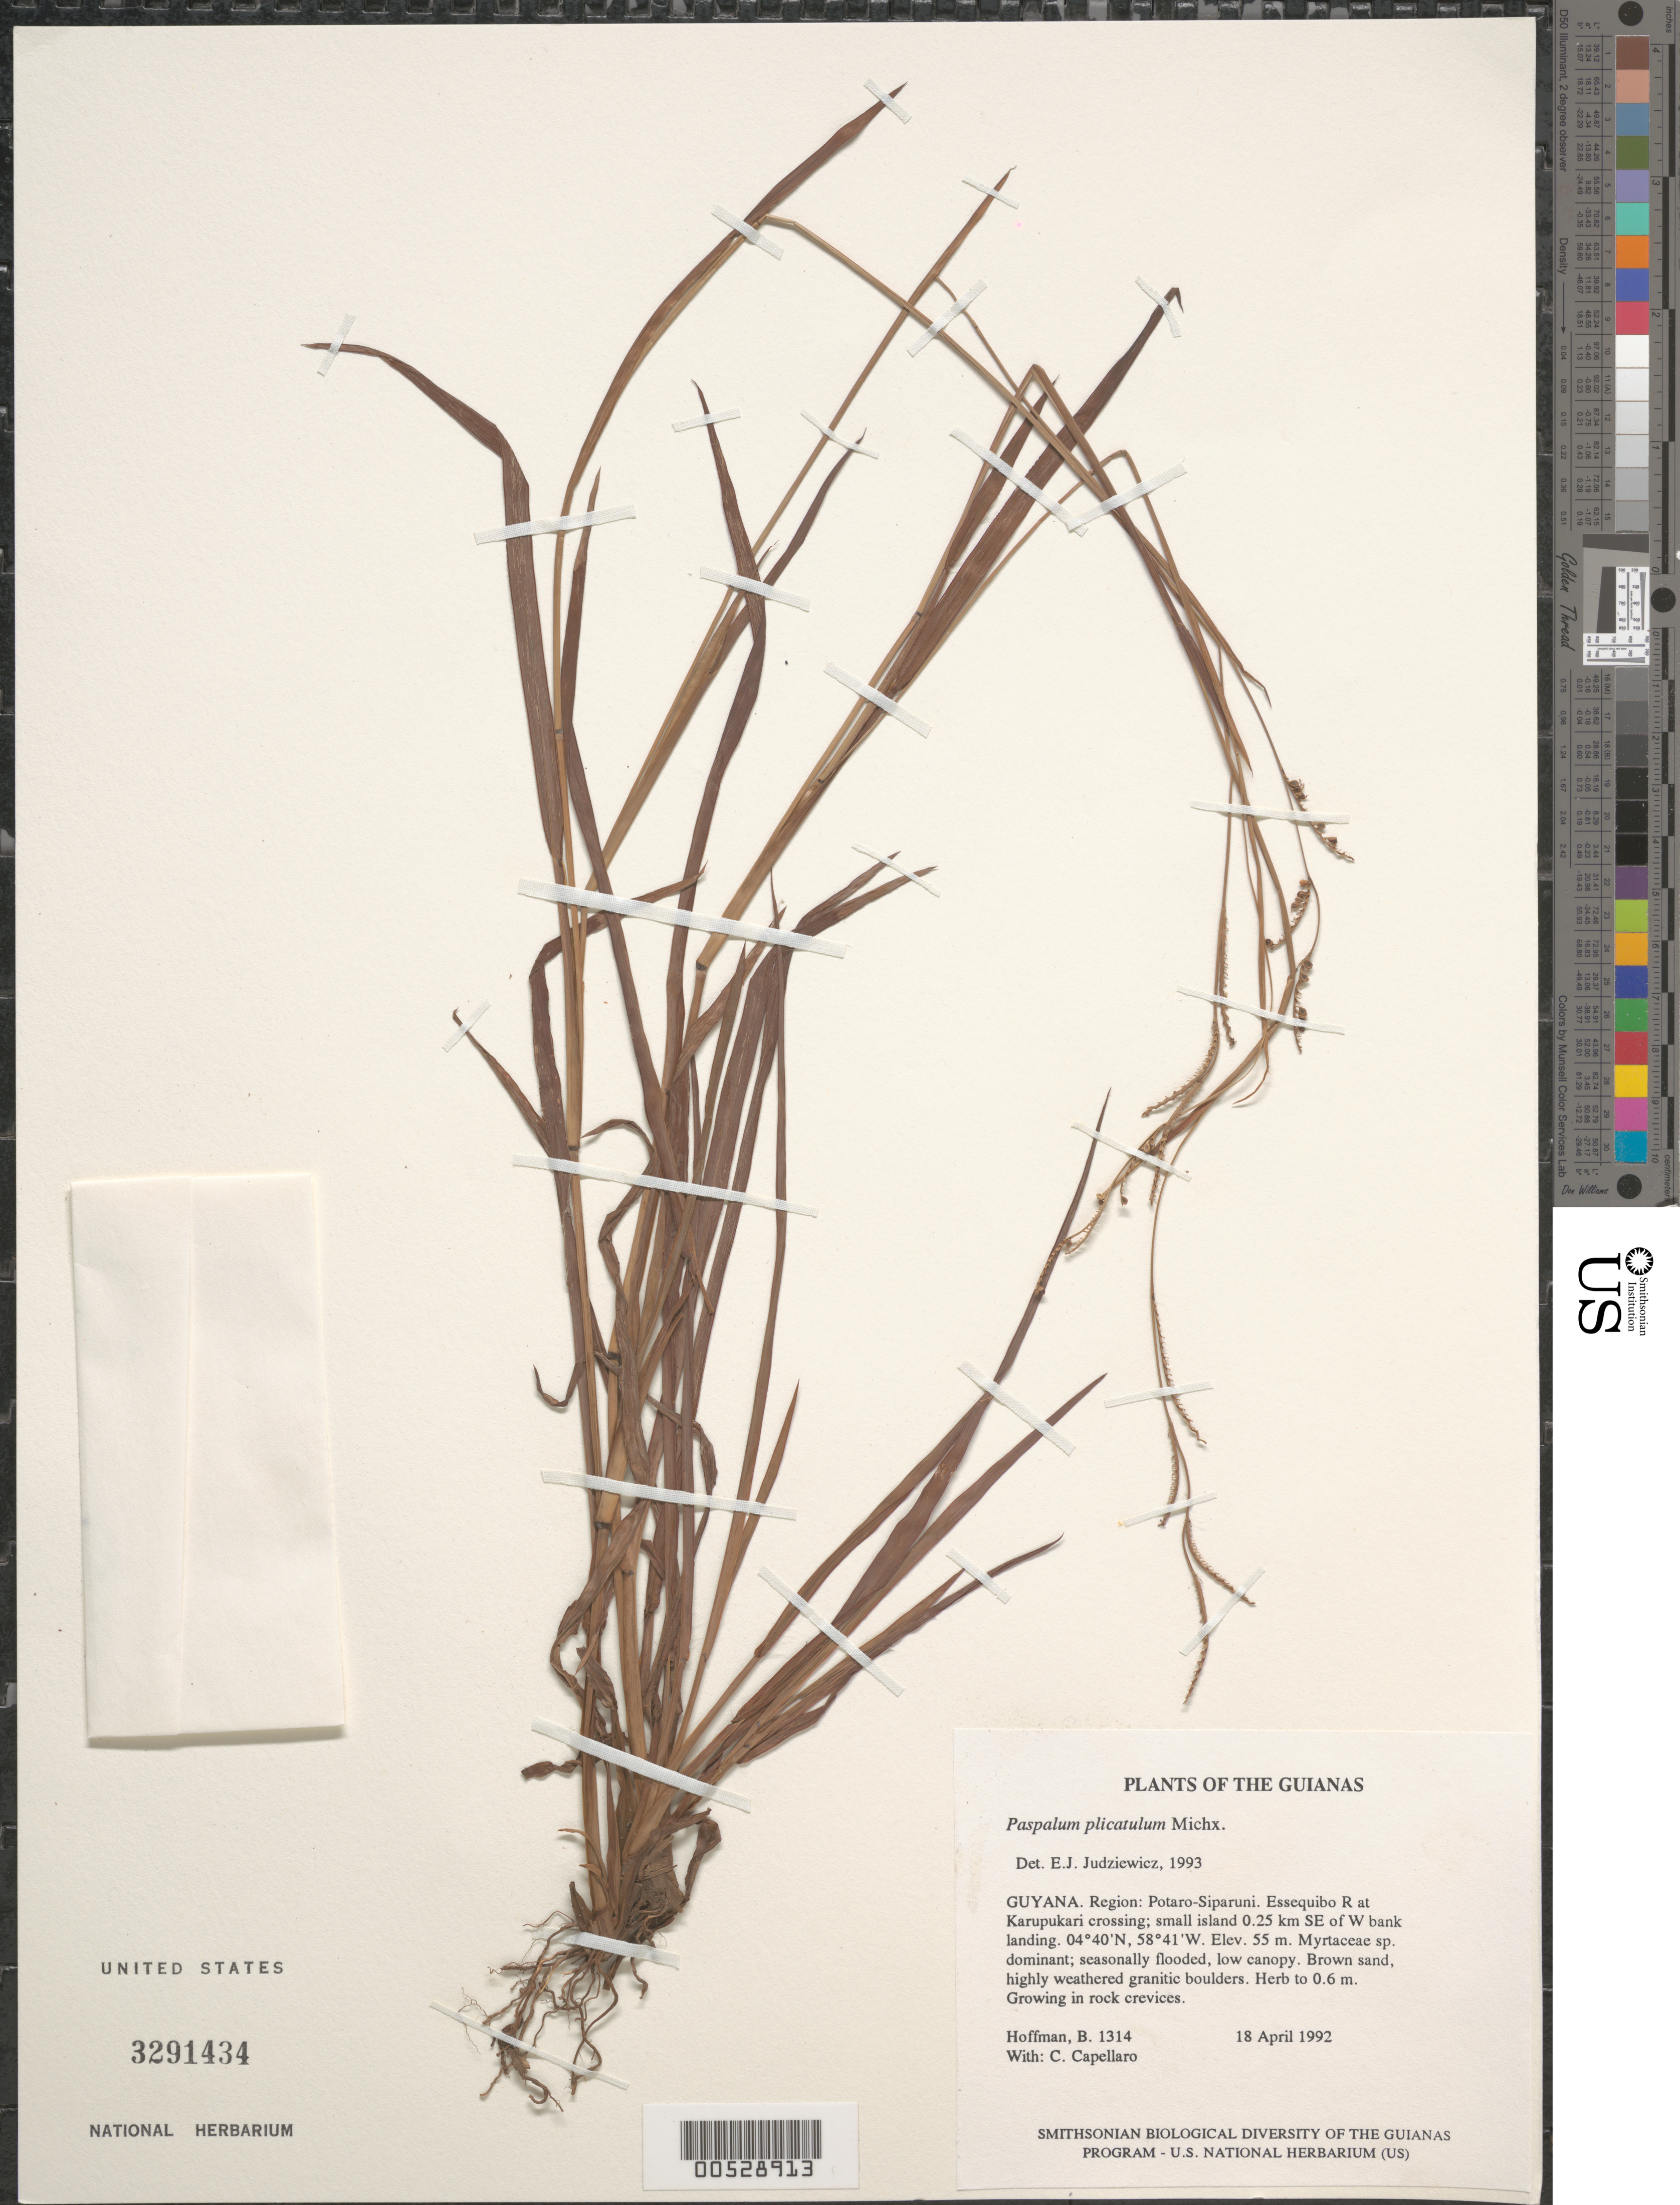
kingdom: Plantae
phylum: Tracheophyta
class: Liliopsida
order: Poales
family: Poaceae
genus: Paspalum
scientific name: Paspalum plicatulum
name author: Michx.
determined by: Judziewicz, E. J.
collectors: B. Hoffman & C. Capellaro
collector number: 1314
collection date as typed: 18 April 1992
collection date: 1992-04-18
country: Guyana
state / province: Potaro-Siparuni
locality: Essequibo River at Karupukari crossing; beach on Indian House island, 1 km N. Iwokrama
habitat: Myrtaceae sp. dominant; seasonally flooded, low canopy. Brown sand, highly weathered granitic boulders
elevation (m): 55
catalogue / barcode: US 3291434